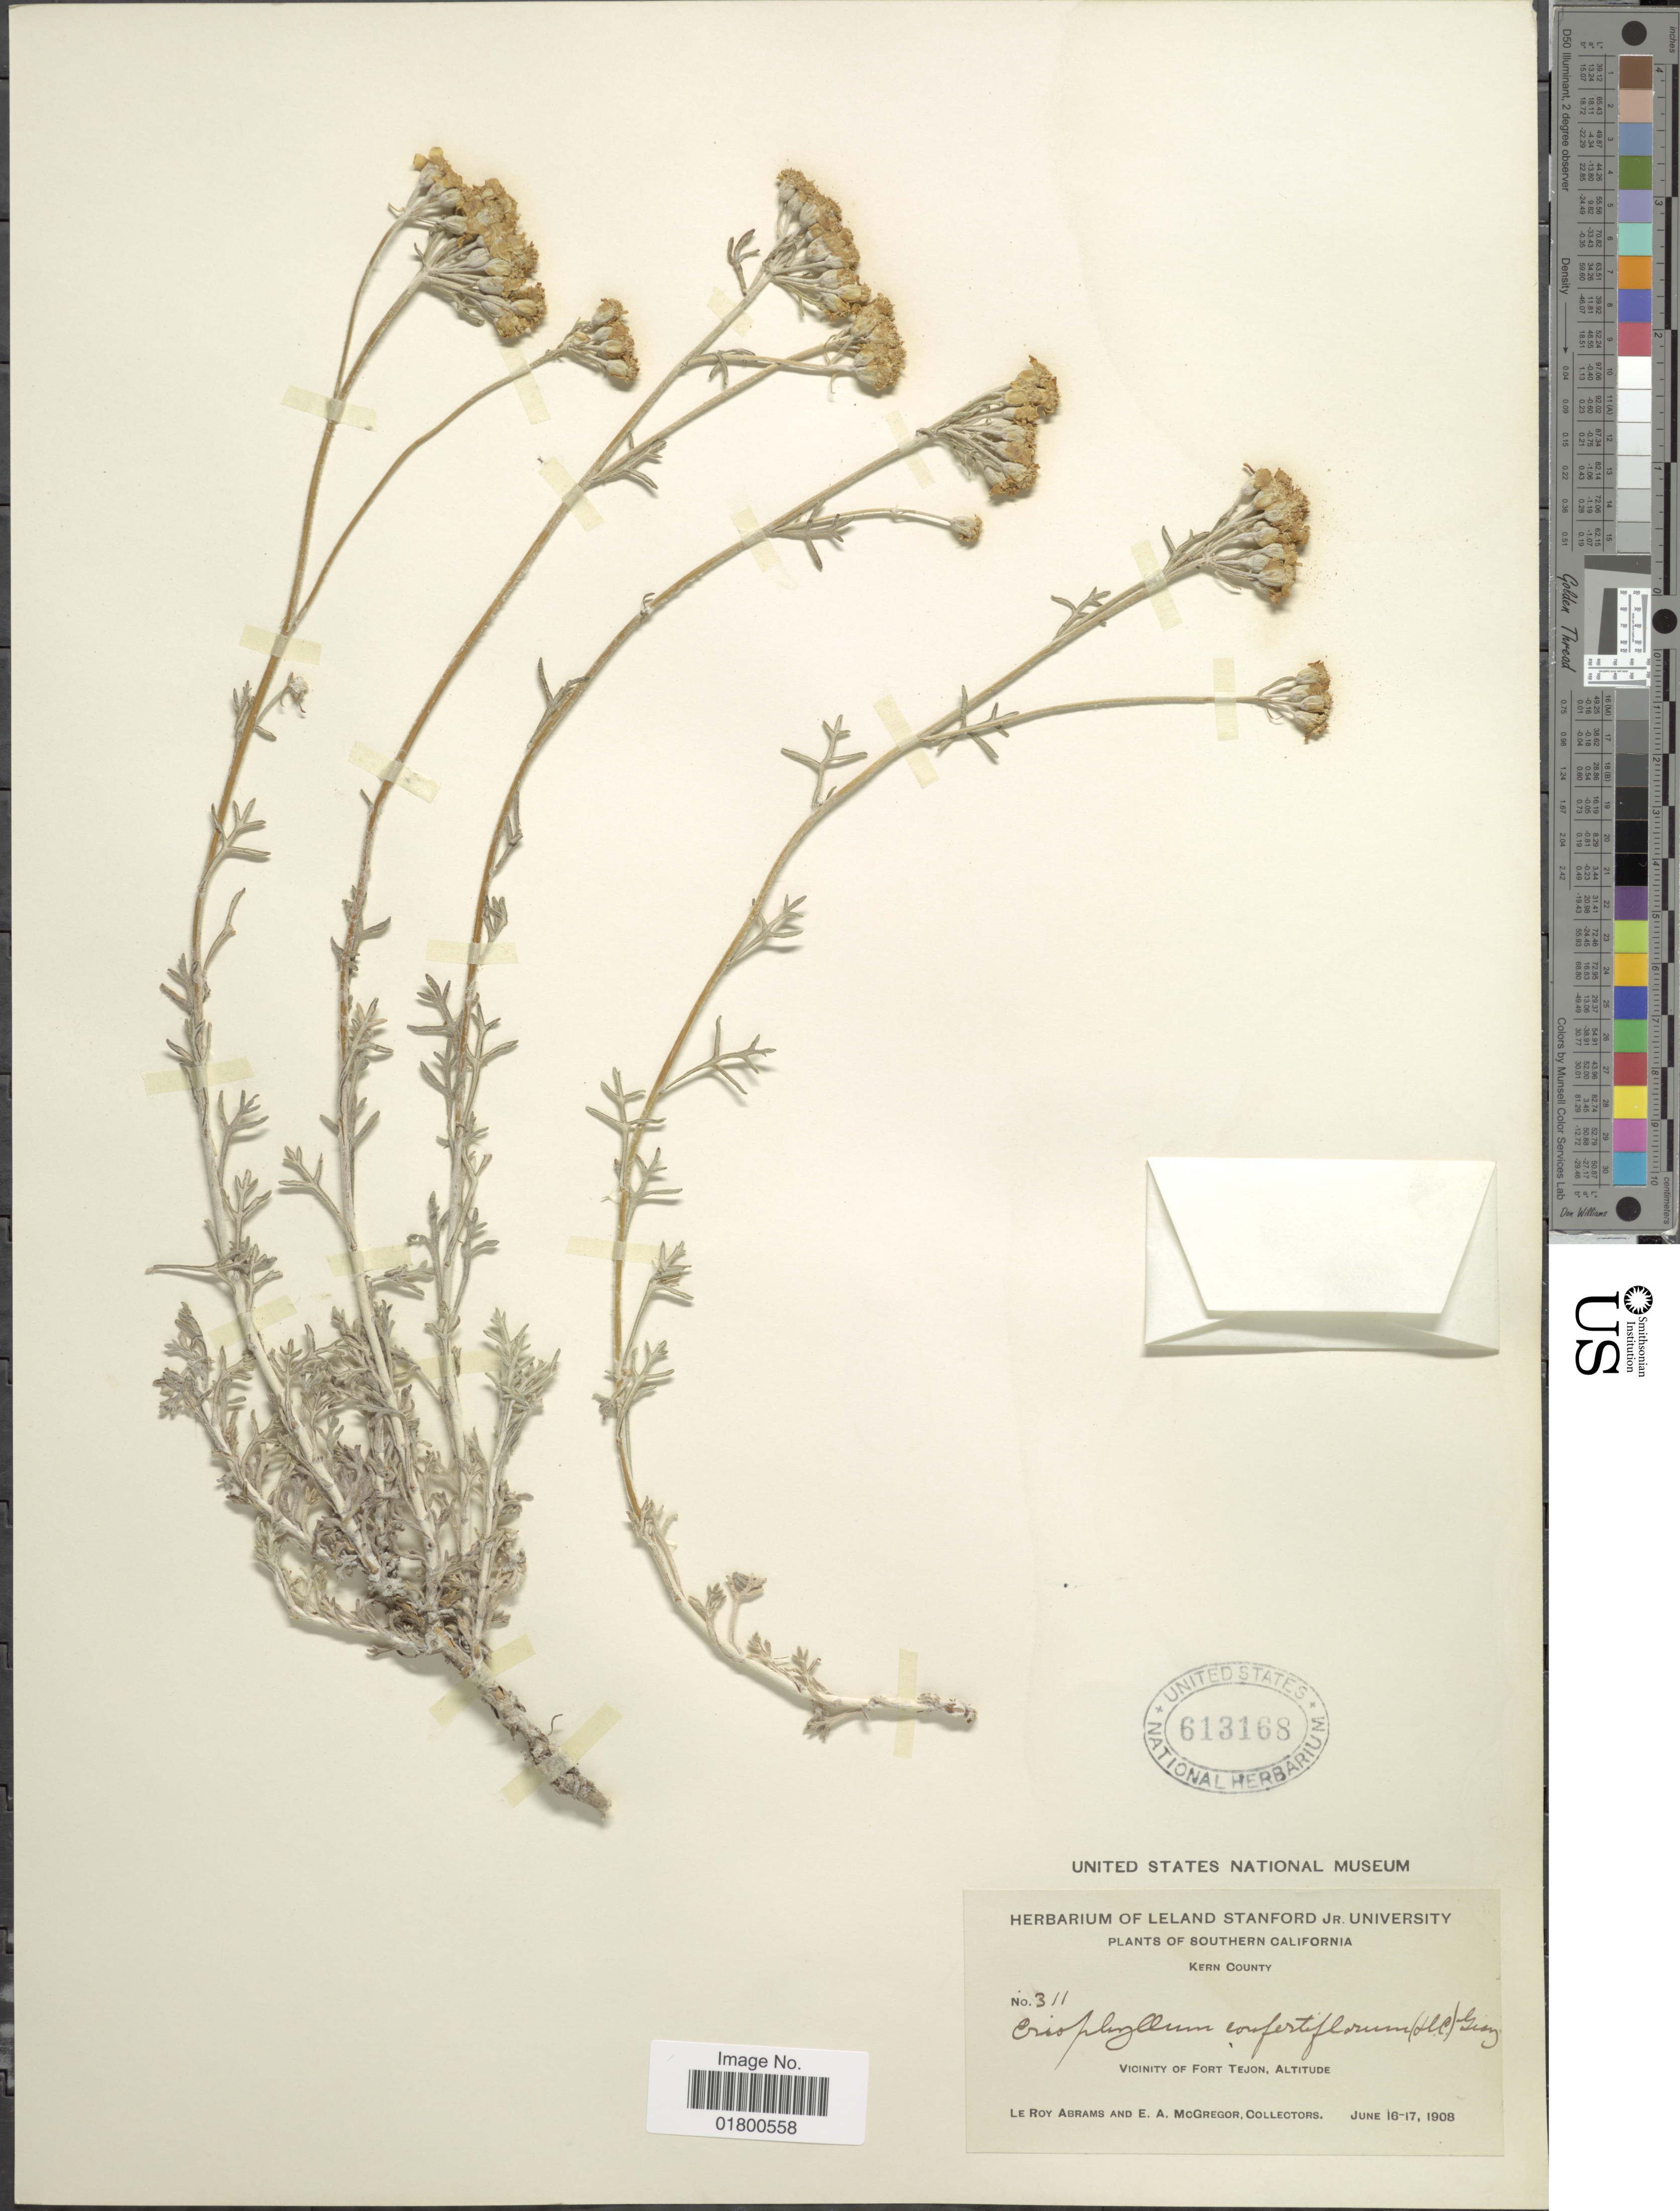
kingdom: Plantae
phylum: Tracheophyta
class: Magnoliopsida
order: Asterales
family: Asteraceae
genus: Eriophyllum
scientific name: Eriophyllum tenuifolium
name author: (DC.) Rydb.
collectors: L. Abrams & E. A. McGregor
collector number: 311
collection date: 1908-06-16/1908-06-17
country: United States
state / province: California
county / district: Kern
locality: Southern California, Kern County, Vicinity of Fort Tejon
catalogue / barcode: US 613168